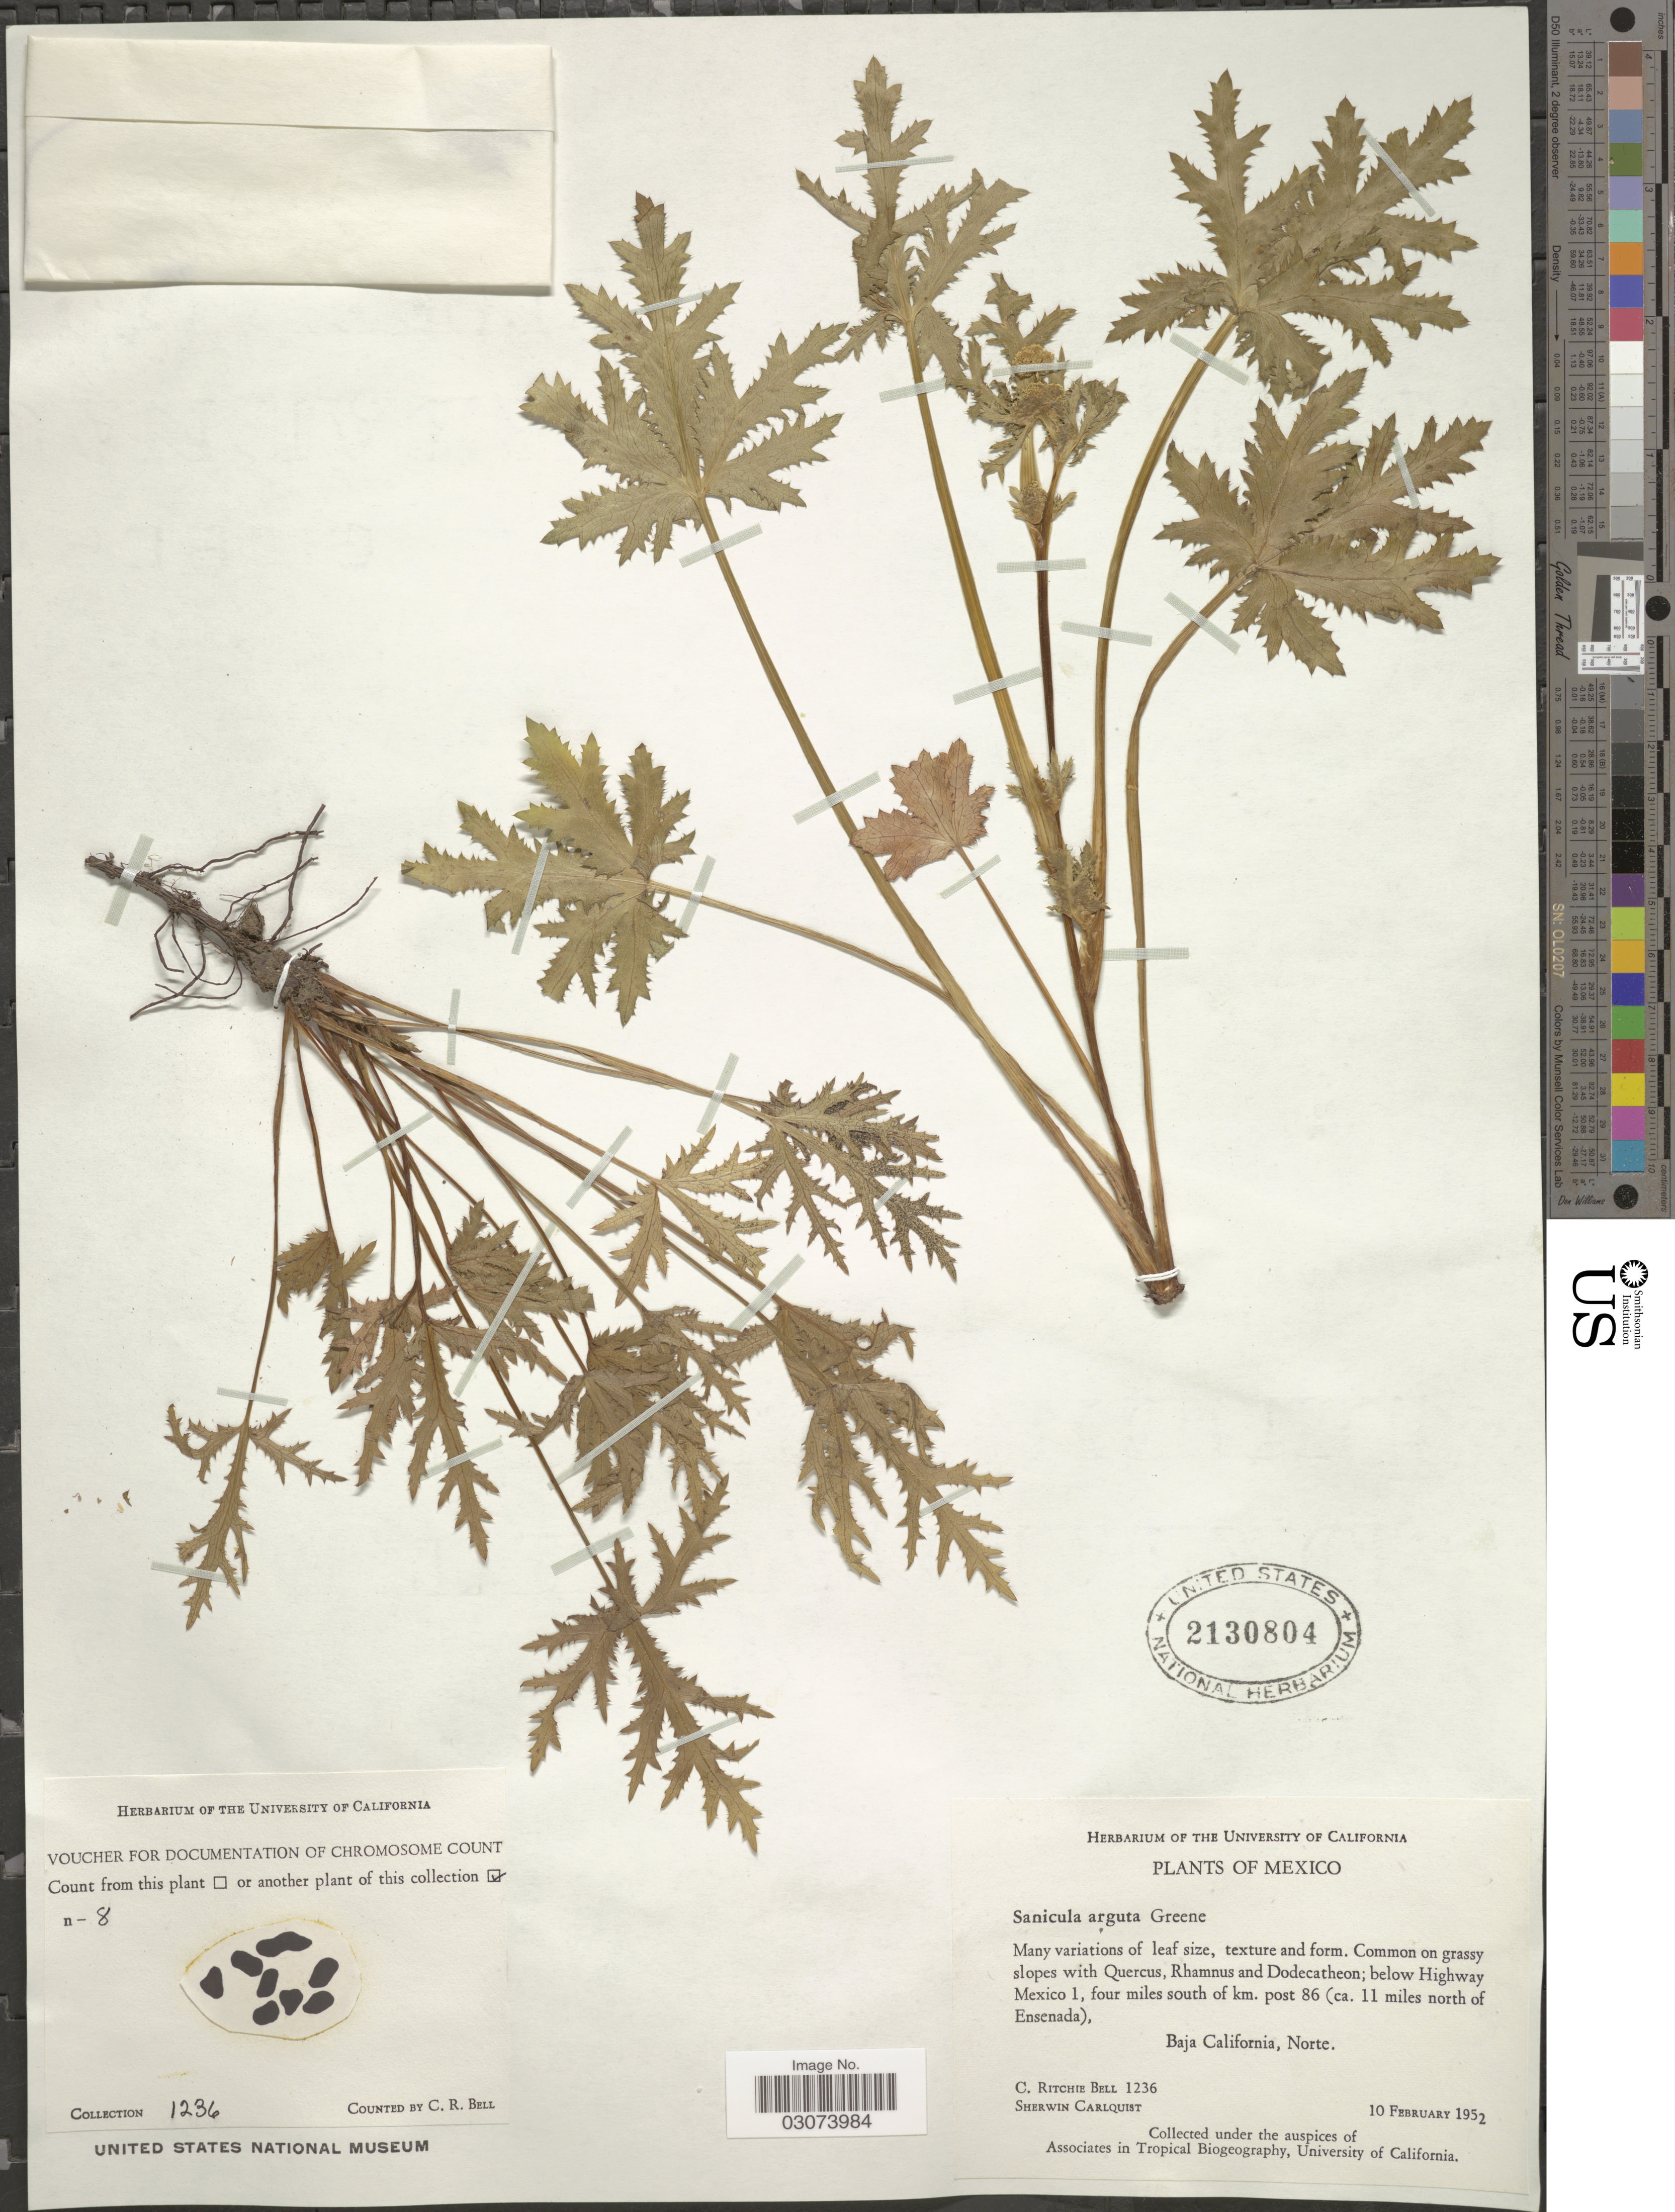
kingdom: Plantae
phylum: Tracheophyta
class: Magnoliopsida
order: Apiales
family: Apiaceae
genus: Sanicula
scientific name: Sanicula arguta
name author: Greene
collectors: C. R. Bell & S. Carlquist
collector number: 1236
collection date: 1952-02-10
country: Mexico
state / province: Baja California Norte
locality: Below Highway Mexico 1, four miles south of km. post 86 (ca. 11 miles north of Ensenada).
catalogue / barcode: US 2130804